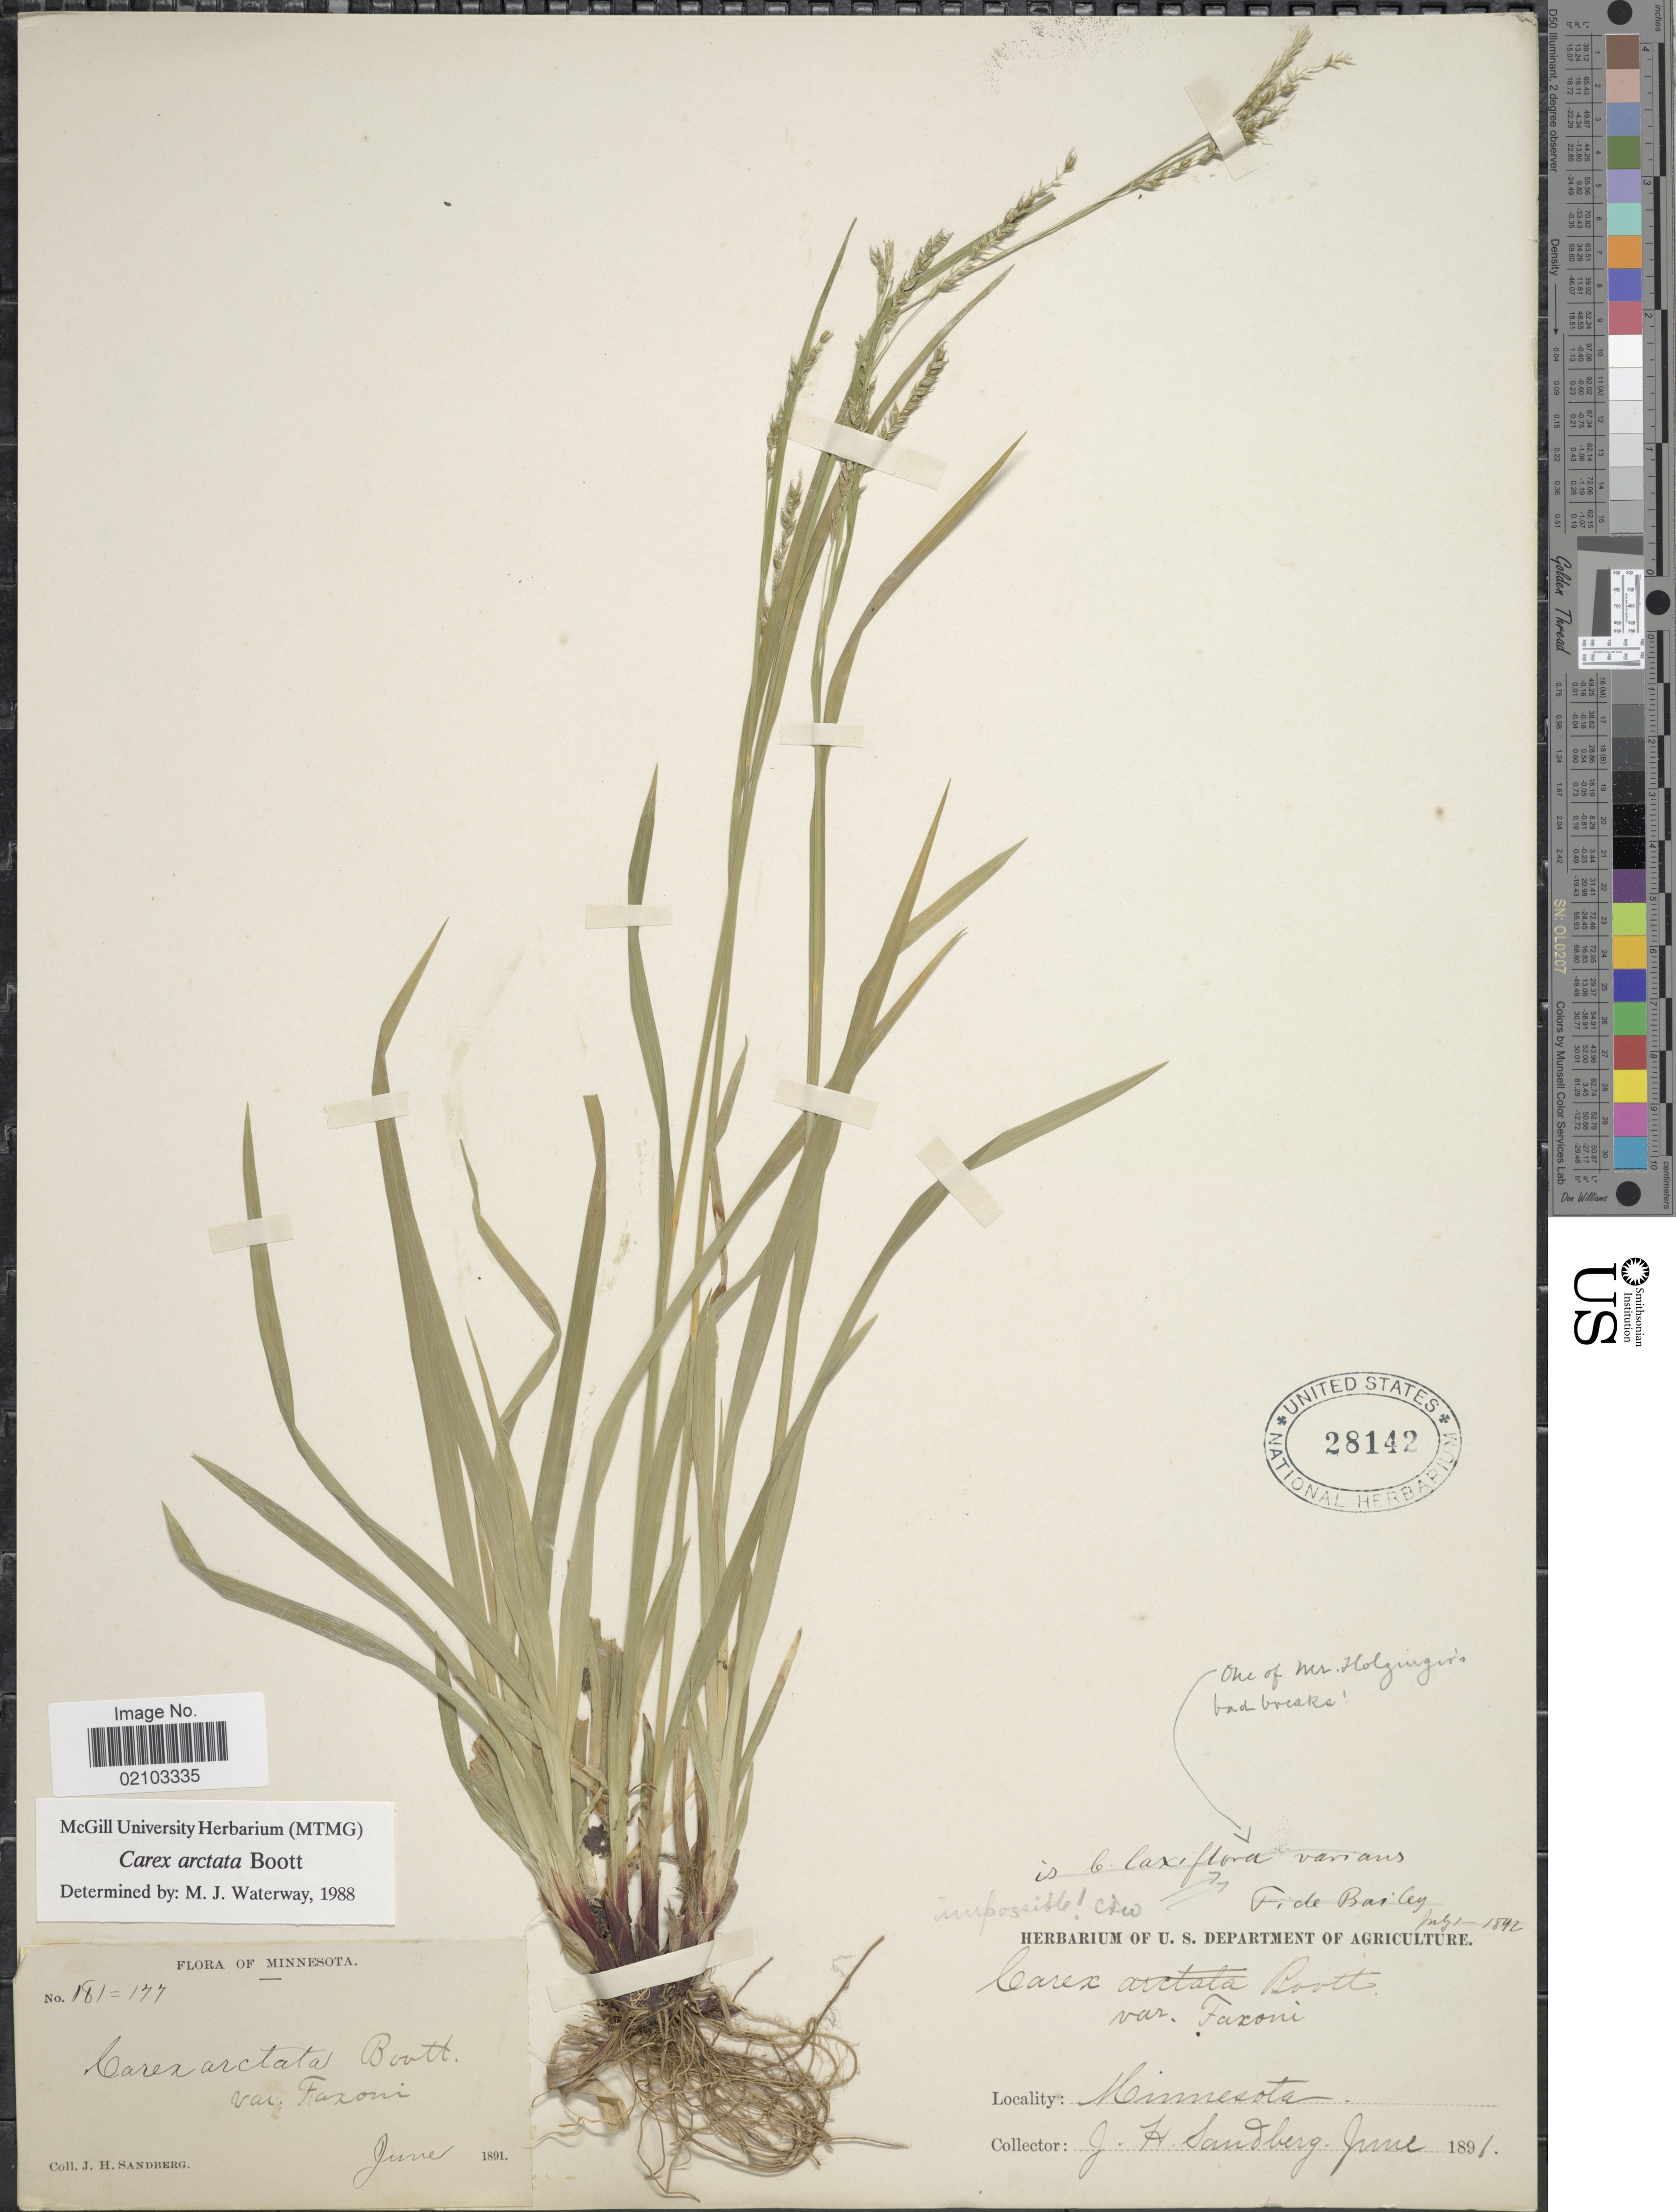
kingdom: Plantae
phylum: Tracheophyta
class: Liliopsida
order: Poales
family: Cyperaceae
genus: Carex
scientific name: Carex arctata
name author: Boott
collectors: J. H. Sandberg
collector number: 181=177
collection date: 1891-06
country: United States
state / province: Minnesota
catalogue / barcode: US 28142